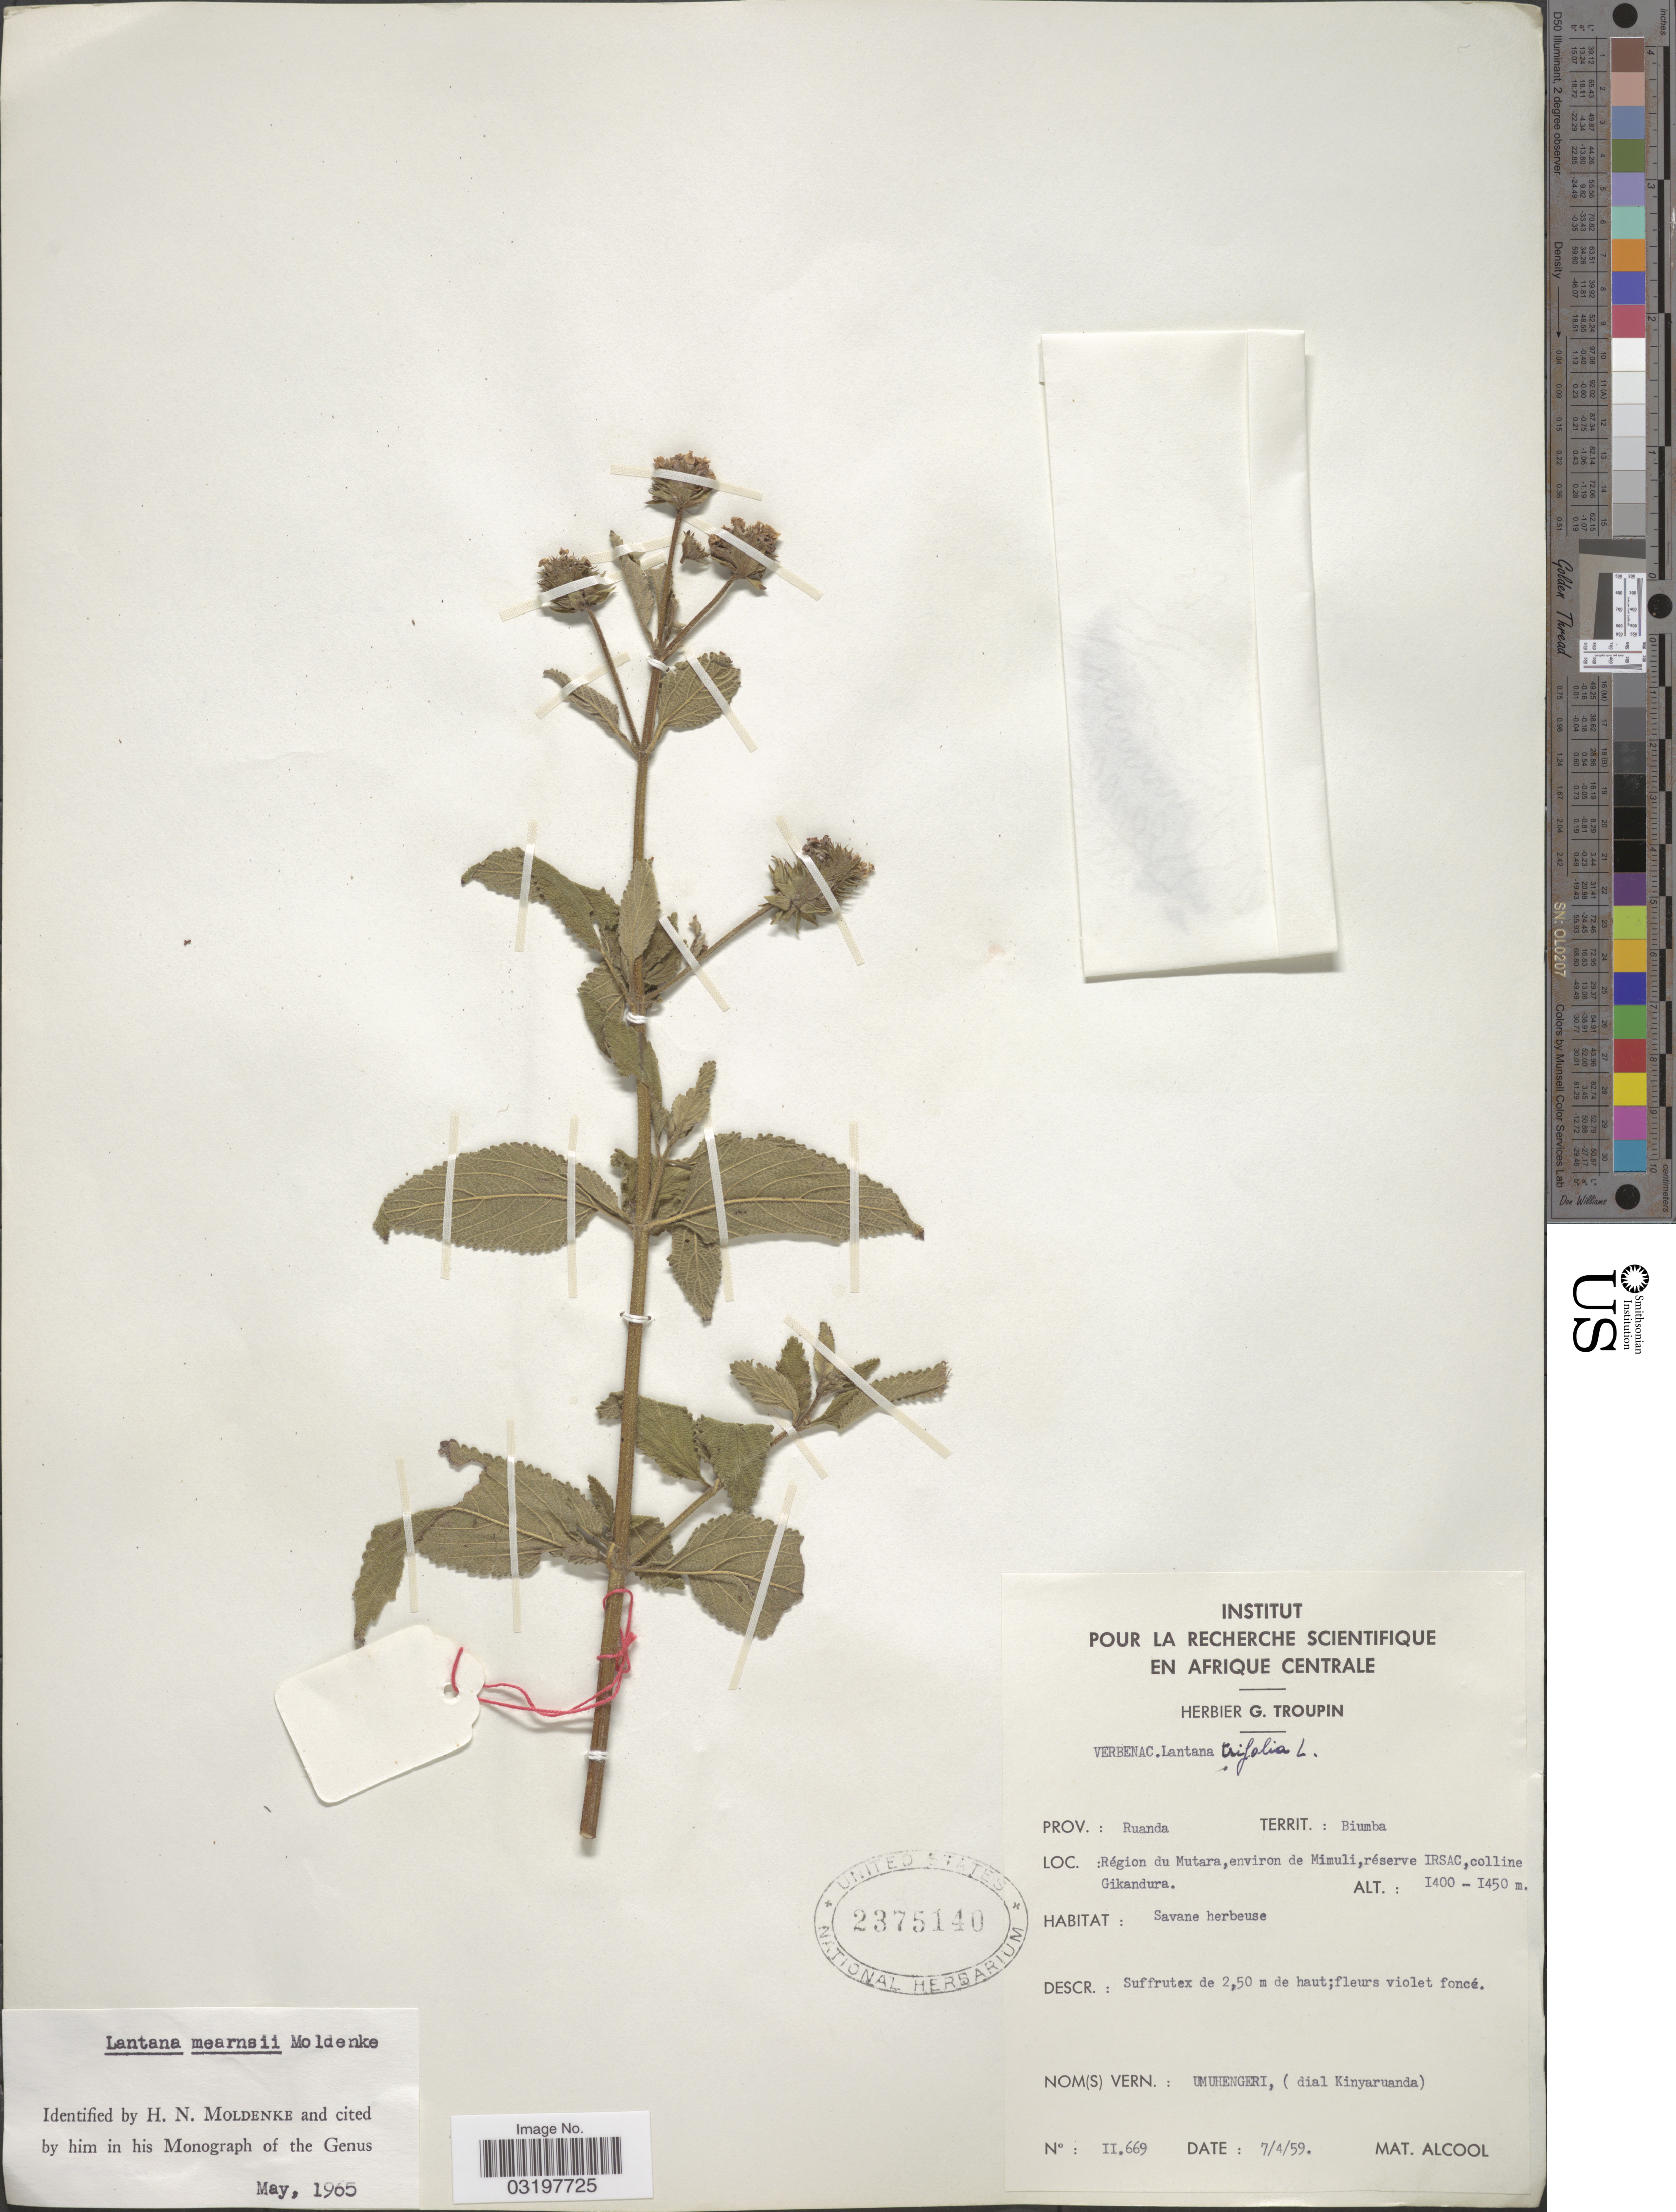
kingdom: Plantae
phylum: Tracheophyta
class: Magnoliopsida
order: Lamiales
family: Verbenaceae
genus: Lantana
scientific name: Lantana mearnsii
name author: Moldenke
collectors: ex herb. G. Troupin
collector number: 11669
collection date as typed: Transcribed d/m/y: 7/4/59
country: Rwanda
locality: Prov.: Ruanda, Territ.: Biumba, Région du Mutara, environ de Mimuli, réserve IRSAC, colline Gikandura.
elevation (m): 1400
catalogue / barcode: US 2375140